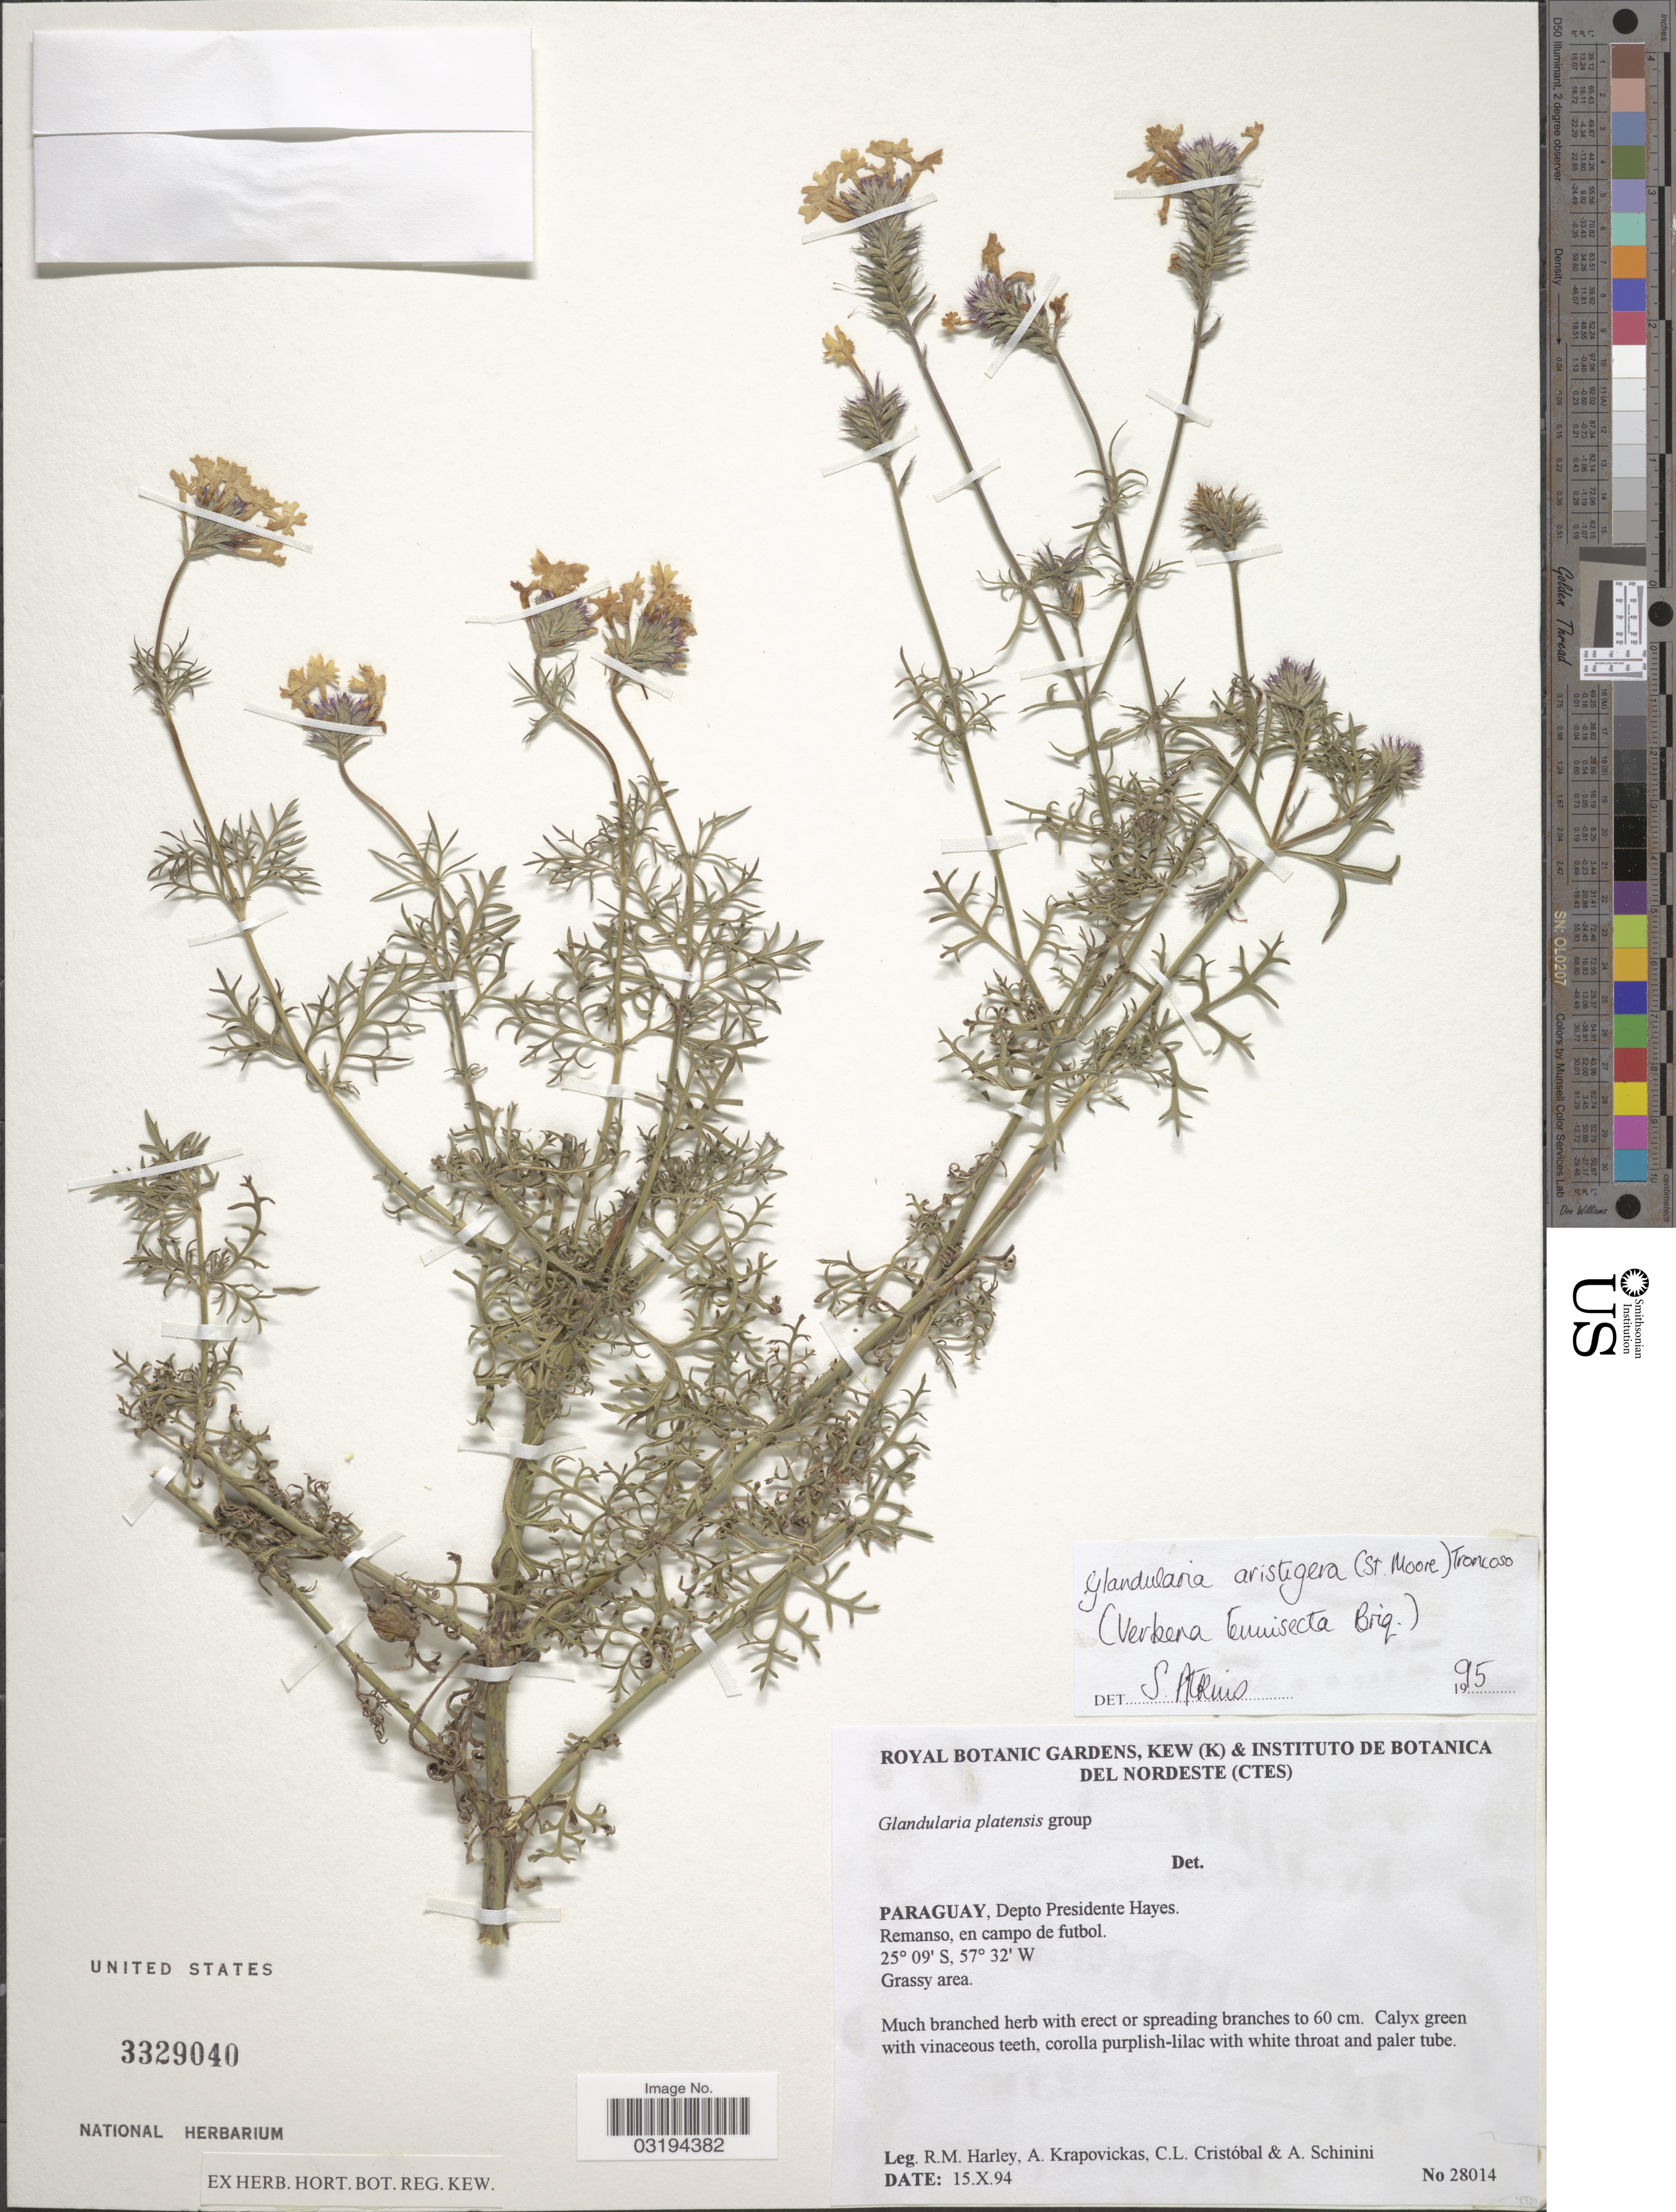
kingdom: Plantae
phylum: Tracheophyta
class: Magnoliopsida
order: Lamiales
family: Verbenaceae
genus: Verbena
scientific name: Verbena tenuisecta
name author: Briq.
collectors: R. M. Harley, A. Krapovickas, C. L. Cristóbal & A. Schinini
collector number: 28014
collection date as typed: Transcribed d/m/y: 15/10/94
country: Paraguay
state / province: Presidente Hayes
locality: Depto Presidente Hayes.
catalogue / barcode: US 3329040